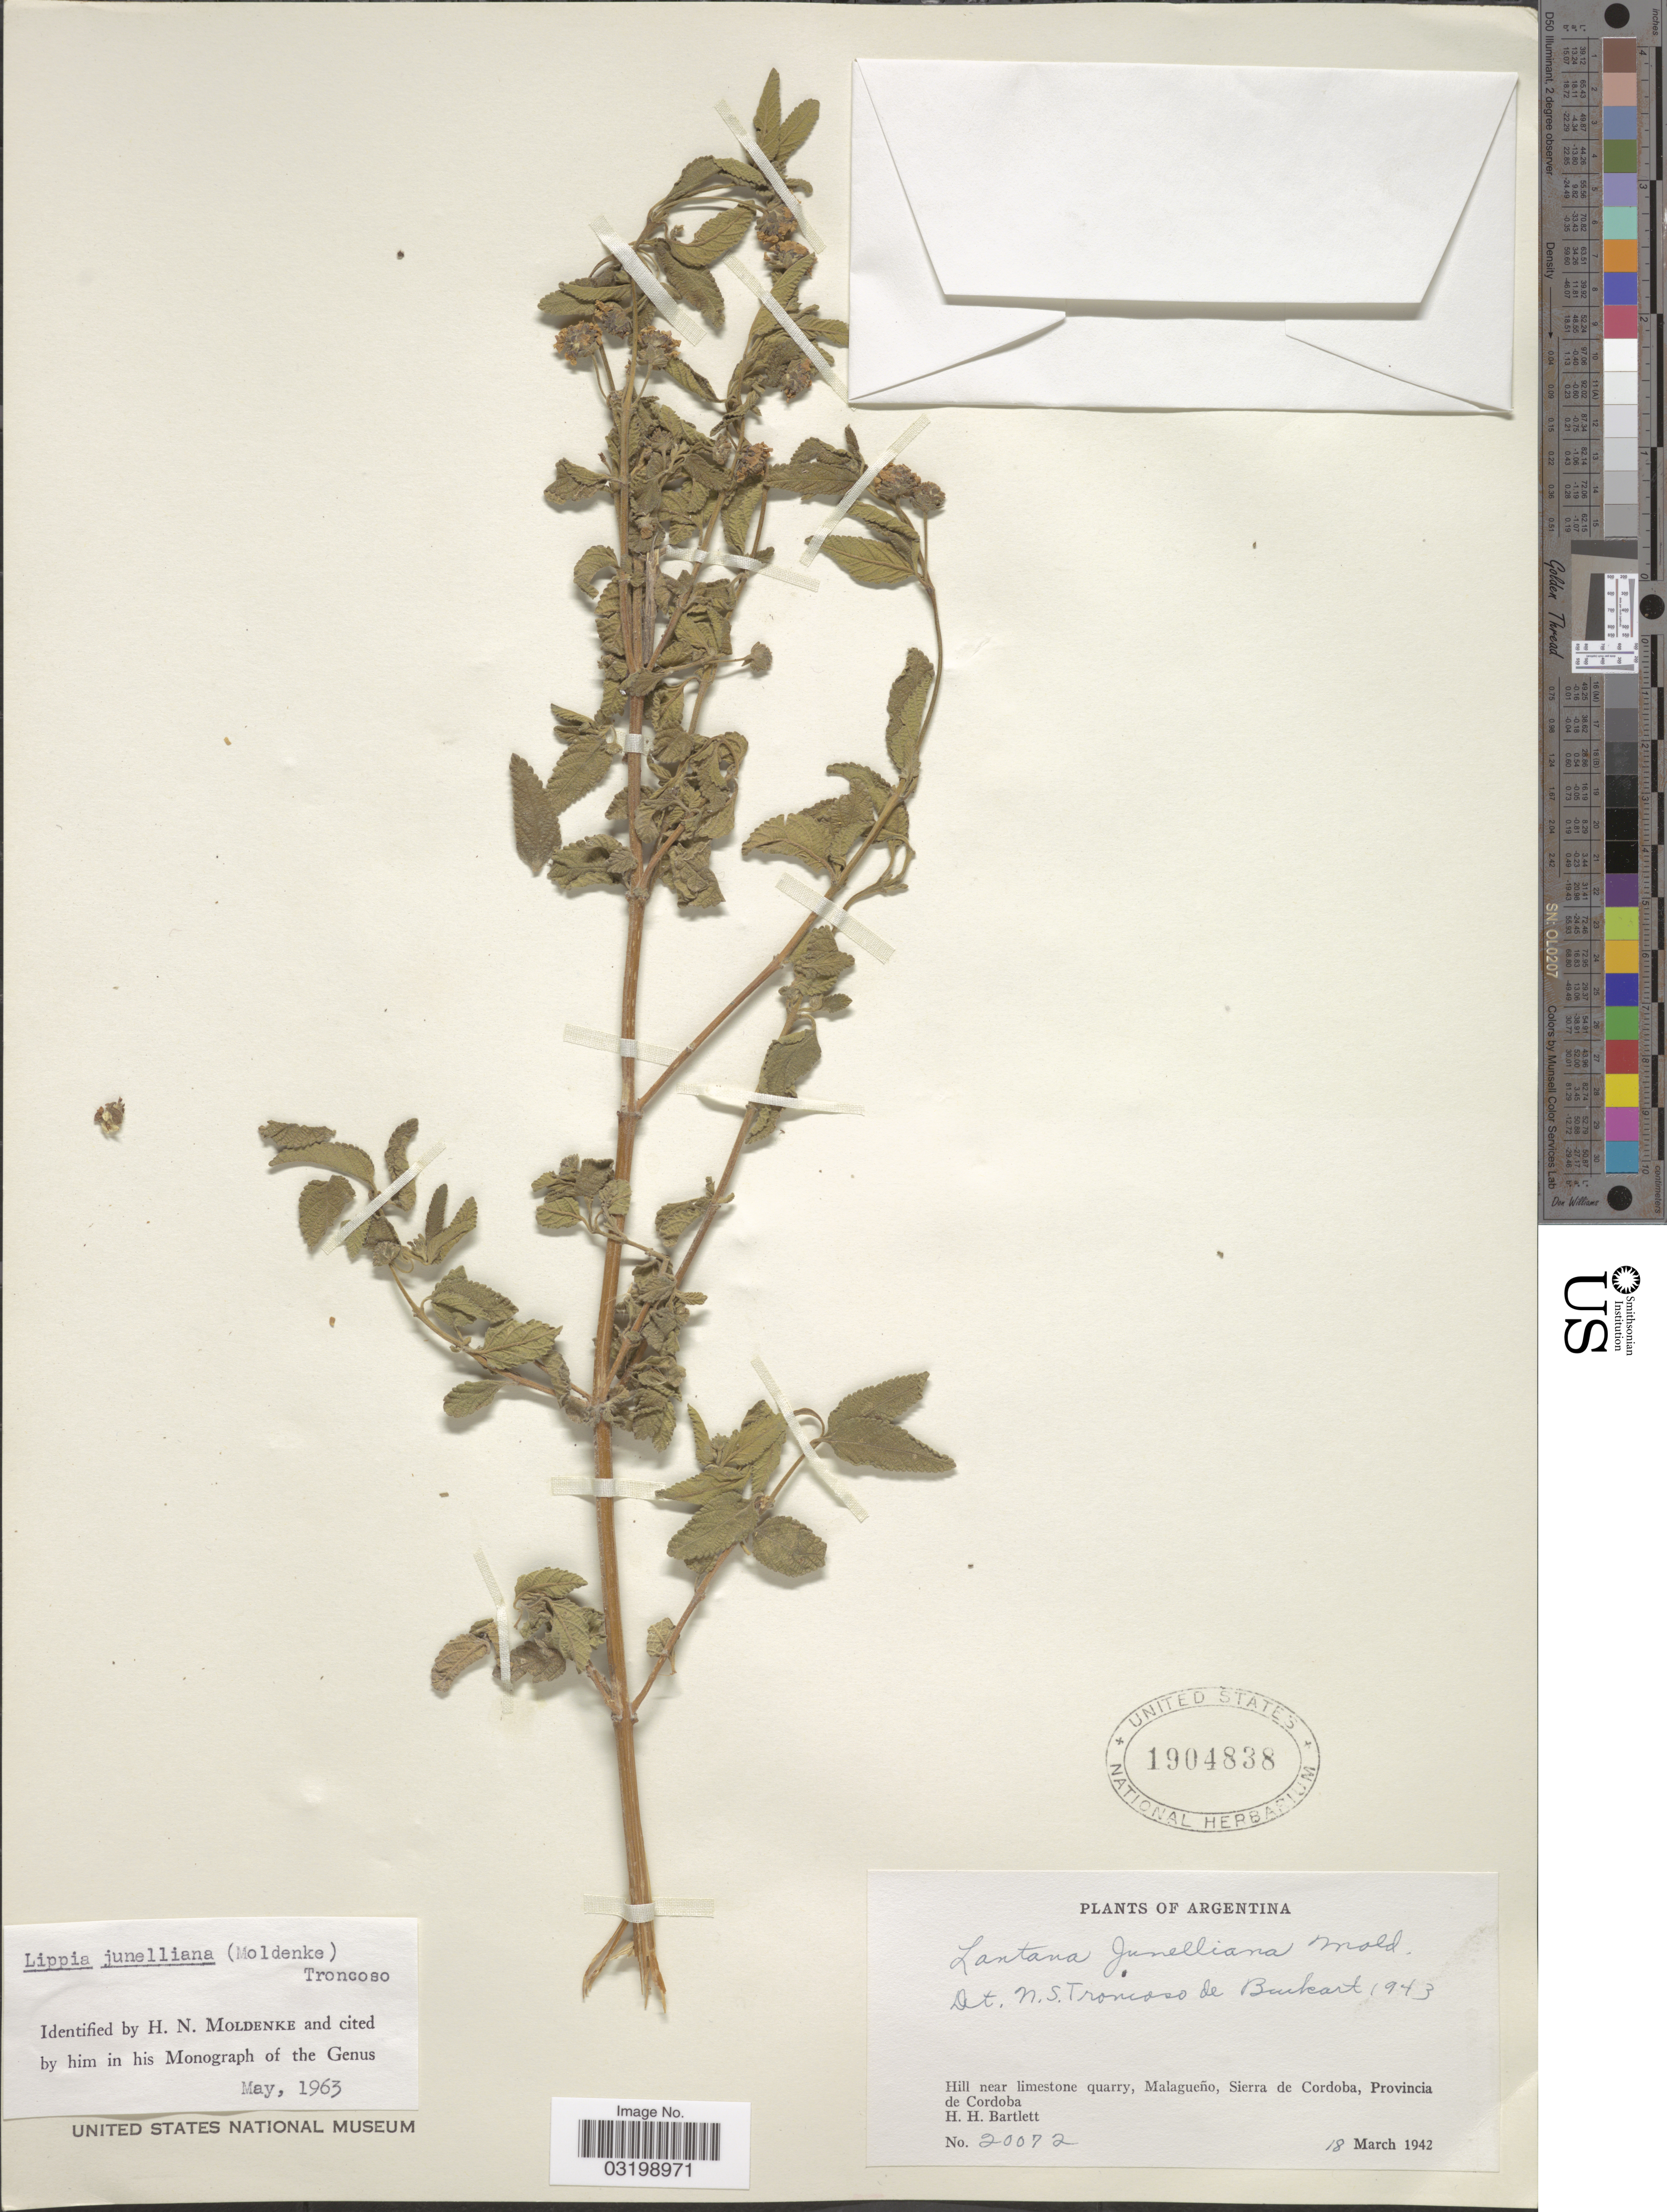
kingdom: Plantae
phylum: Tracheophyta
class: Magnoliopsida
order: Lamiales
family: Verbenaceae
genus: Lippia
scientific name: Lippia junelliana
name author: (Moldenke) Tronc.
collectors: H. H. Bartlett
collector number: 20072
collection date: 1942-03-18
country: Argentina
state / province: Cordoba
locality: Hill near limestone quarry, Malagueño, Sierra de Cordoba.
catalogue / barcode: US 1904838